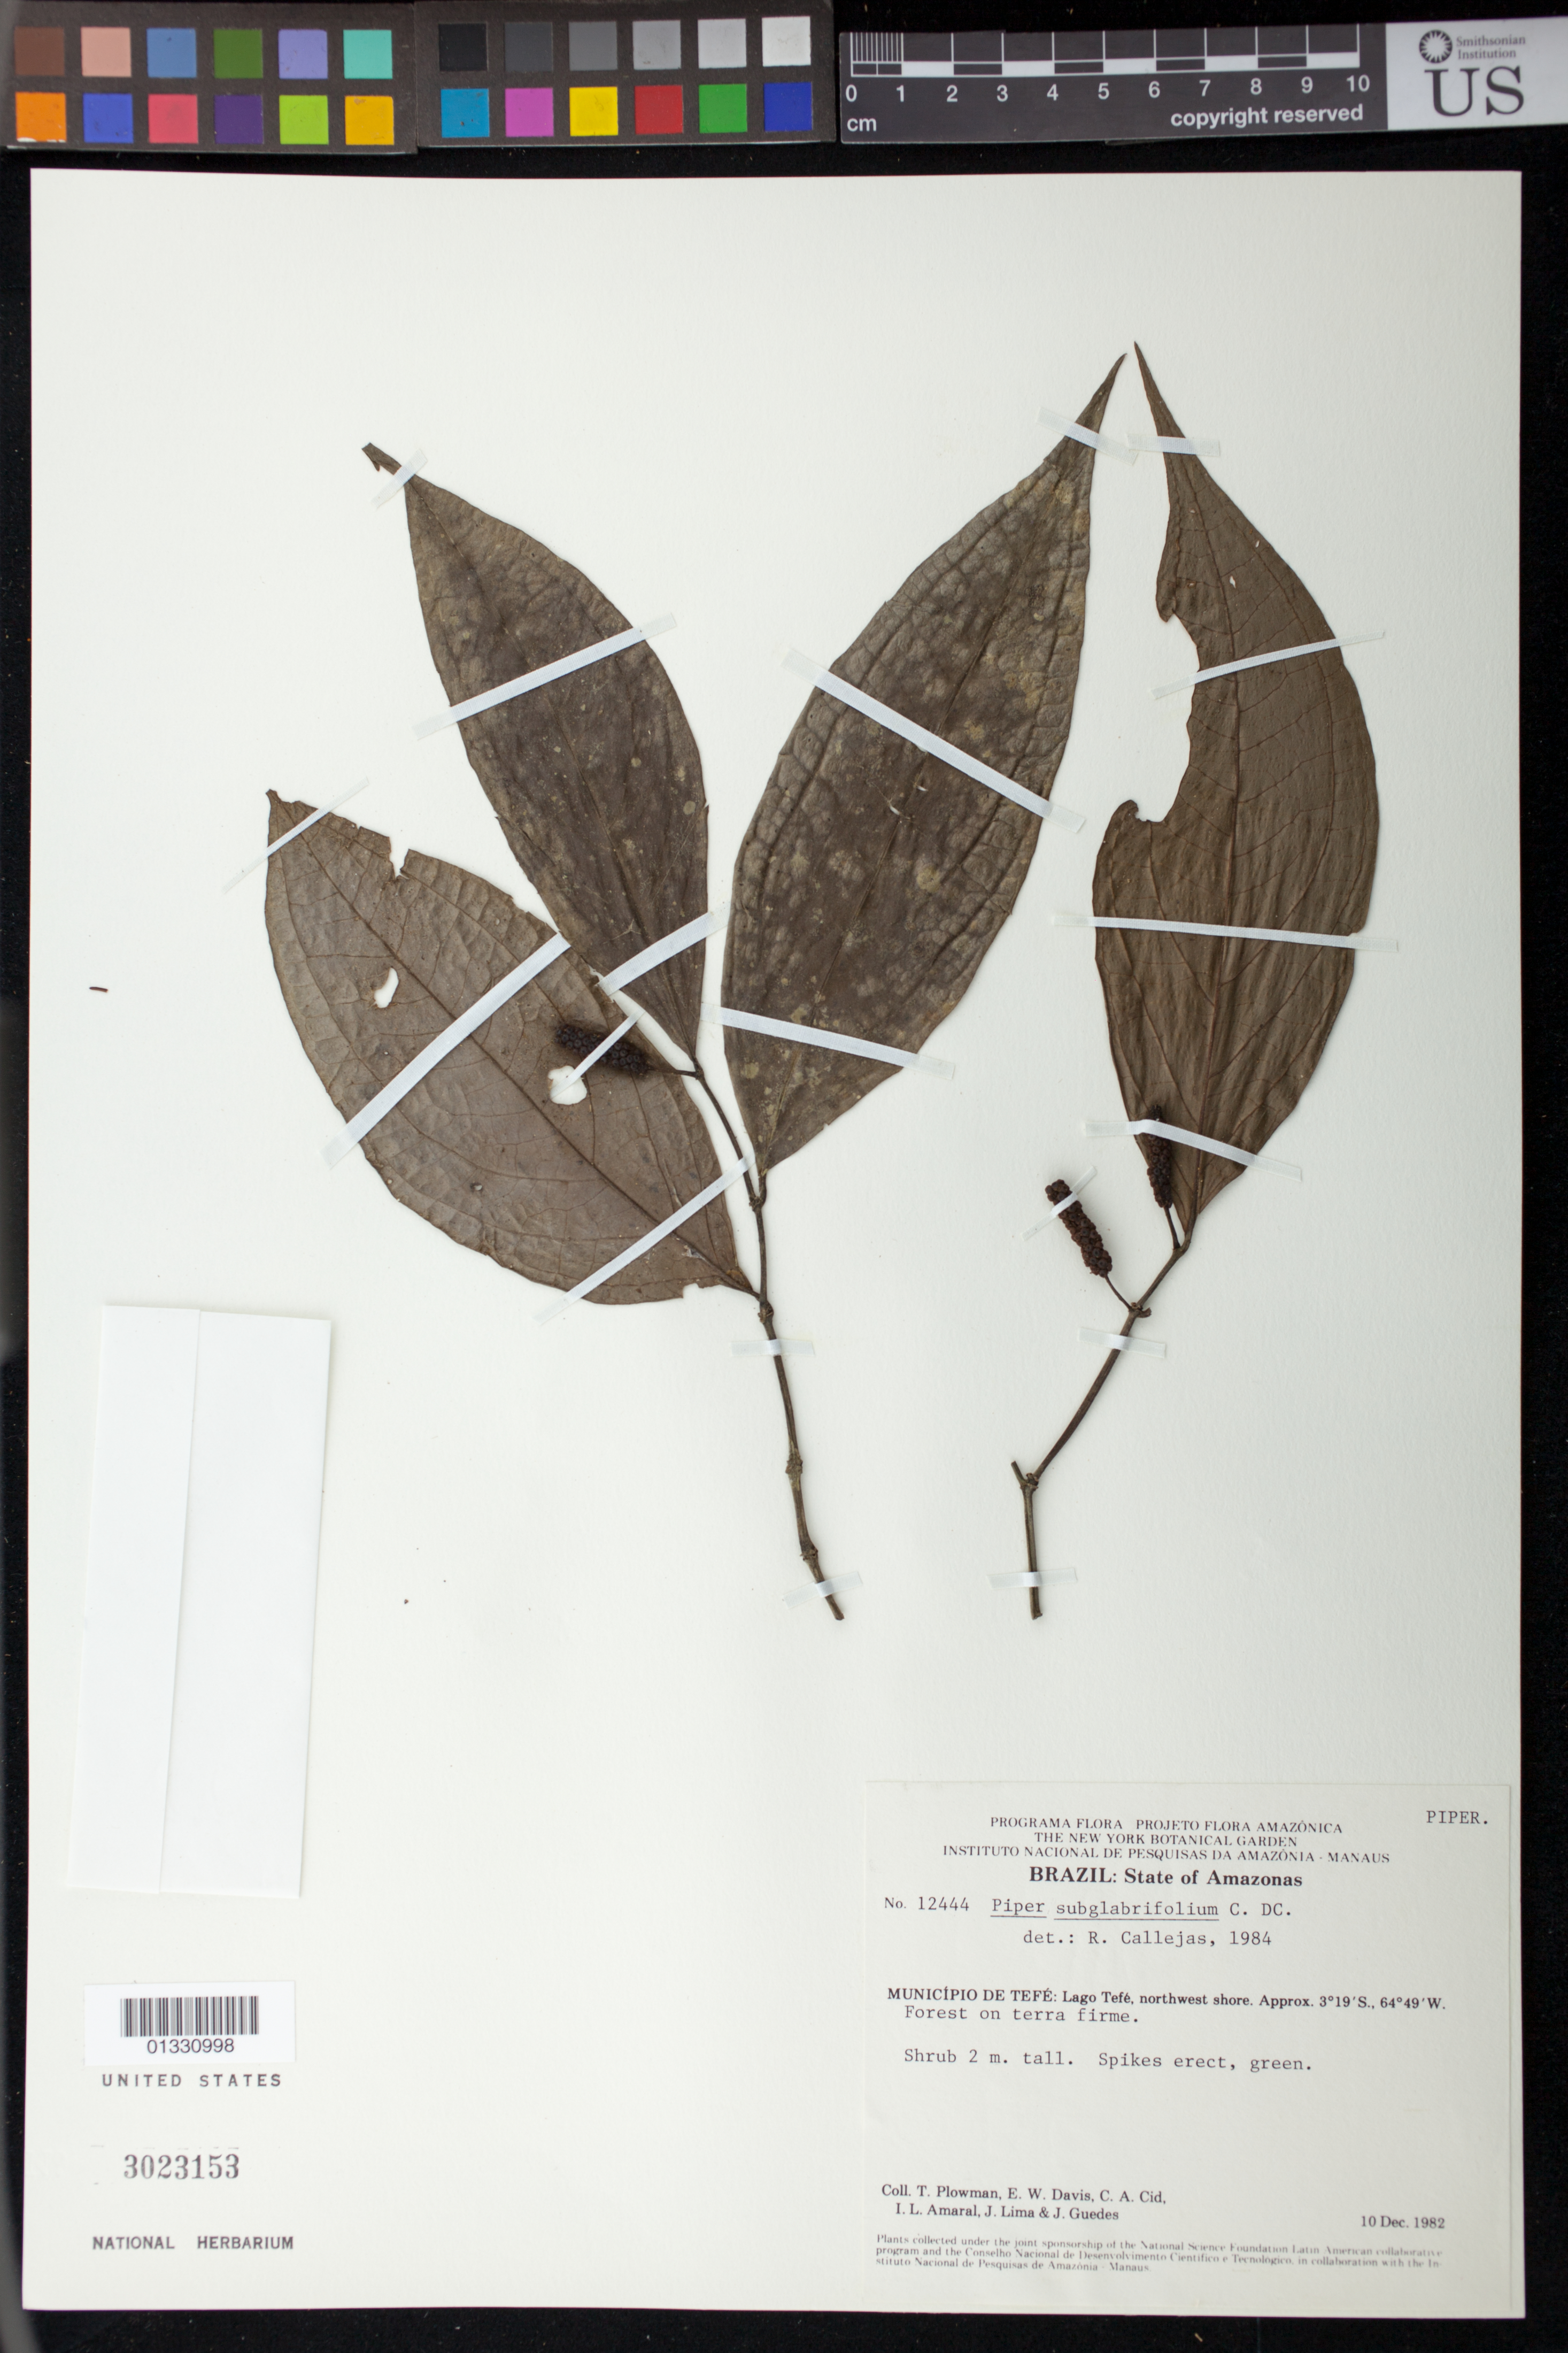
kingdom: Plantae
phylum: Tracheophyta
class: Magnoliopsida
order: Piperales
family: Piperaceae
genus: Piper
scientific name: Piper subglabrifolium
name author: C. DC.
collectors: T. Plowman, E. W. Davis, C. A. Cid Ferreira, I. L. Amaral, J. Lima & J. Guedes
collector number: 12444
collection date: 1982-12-10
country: Brazil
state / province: Amazonas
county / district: Tefé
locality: Lago Tefé, northwest shore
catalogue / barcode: US 3023153